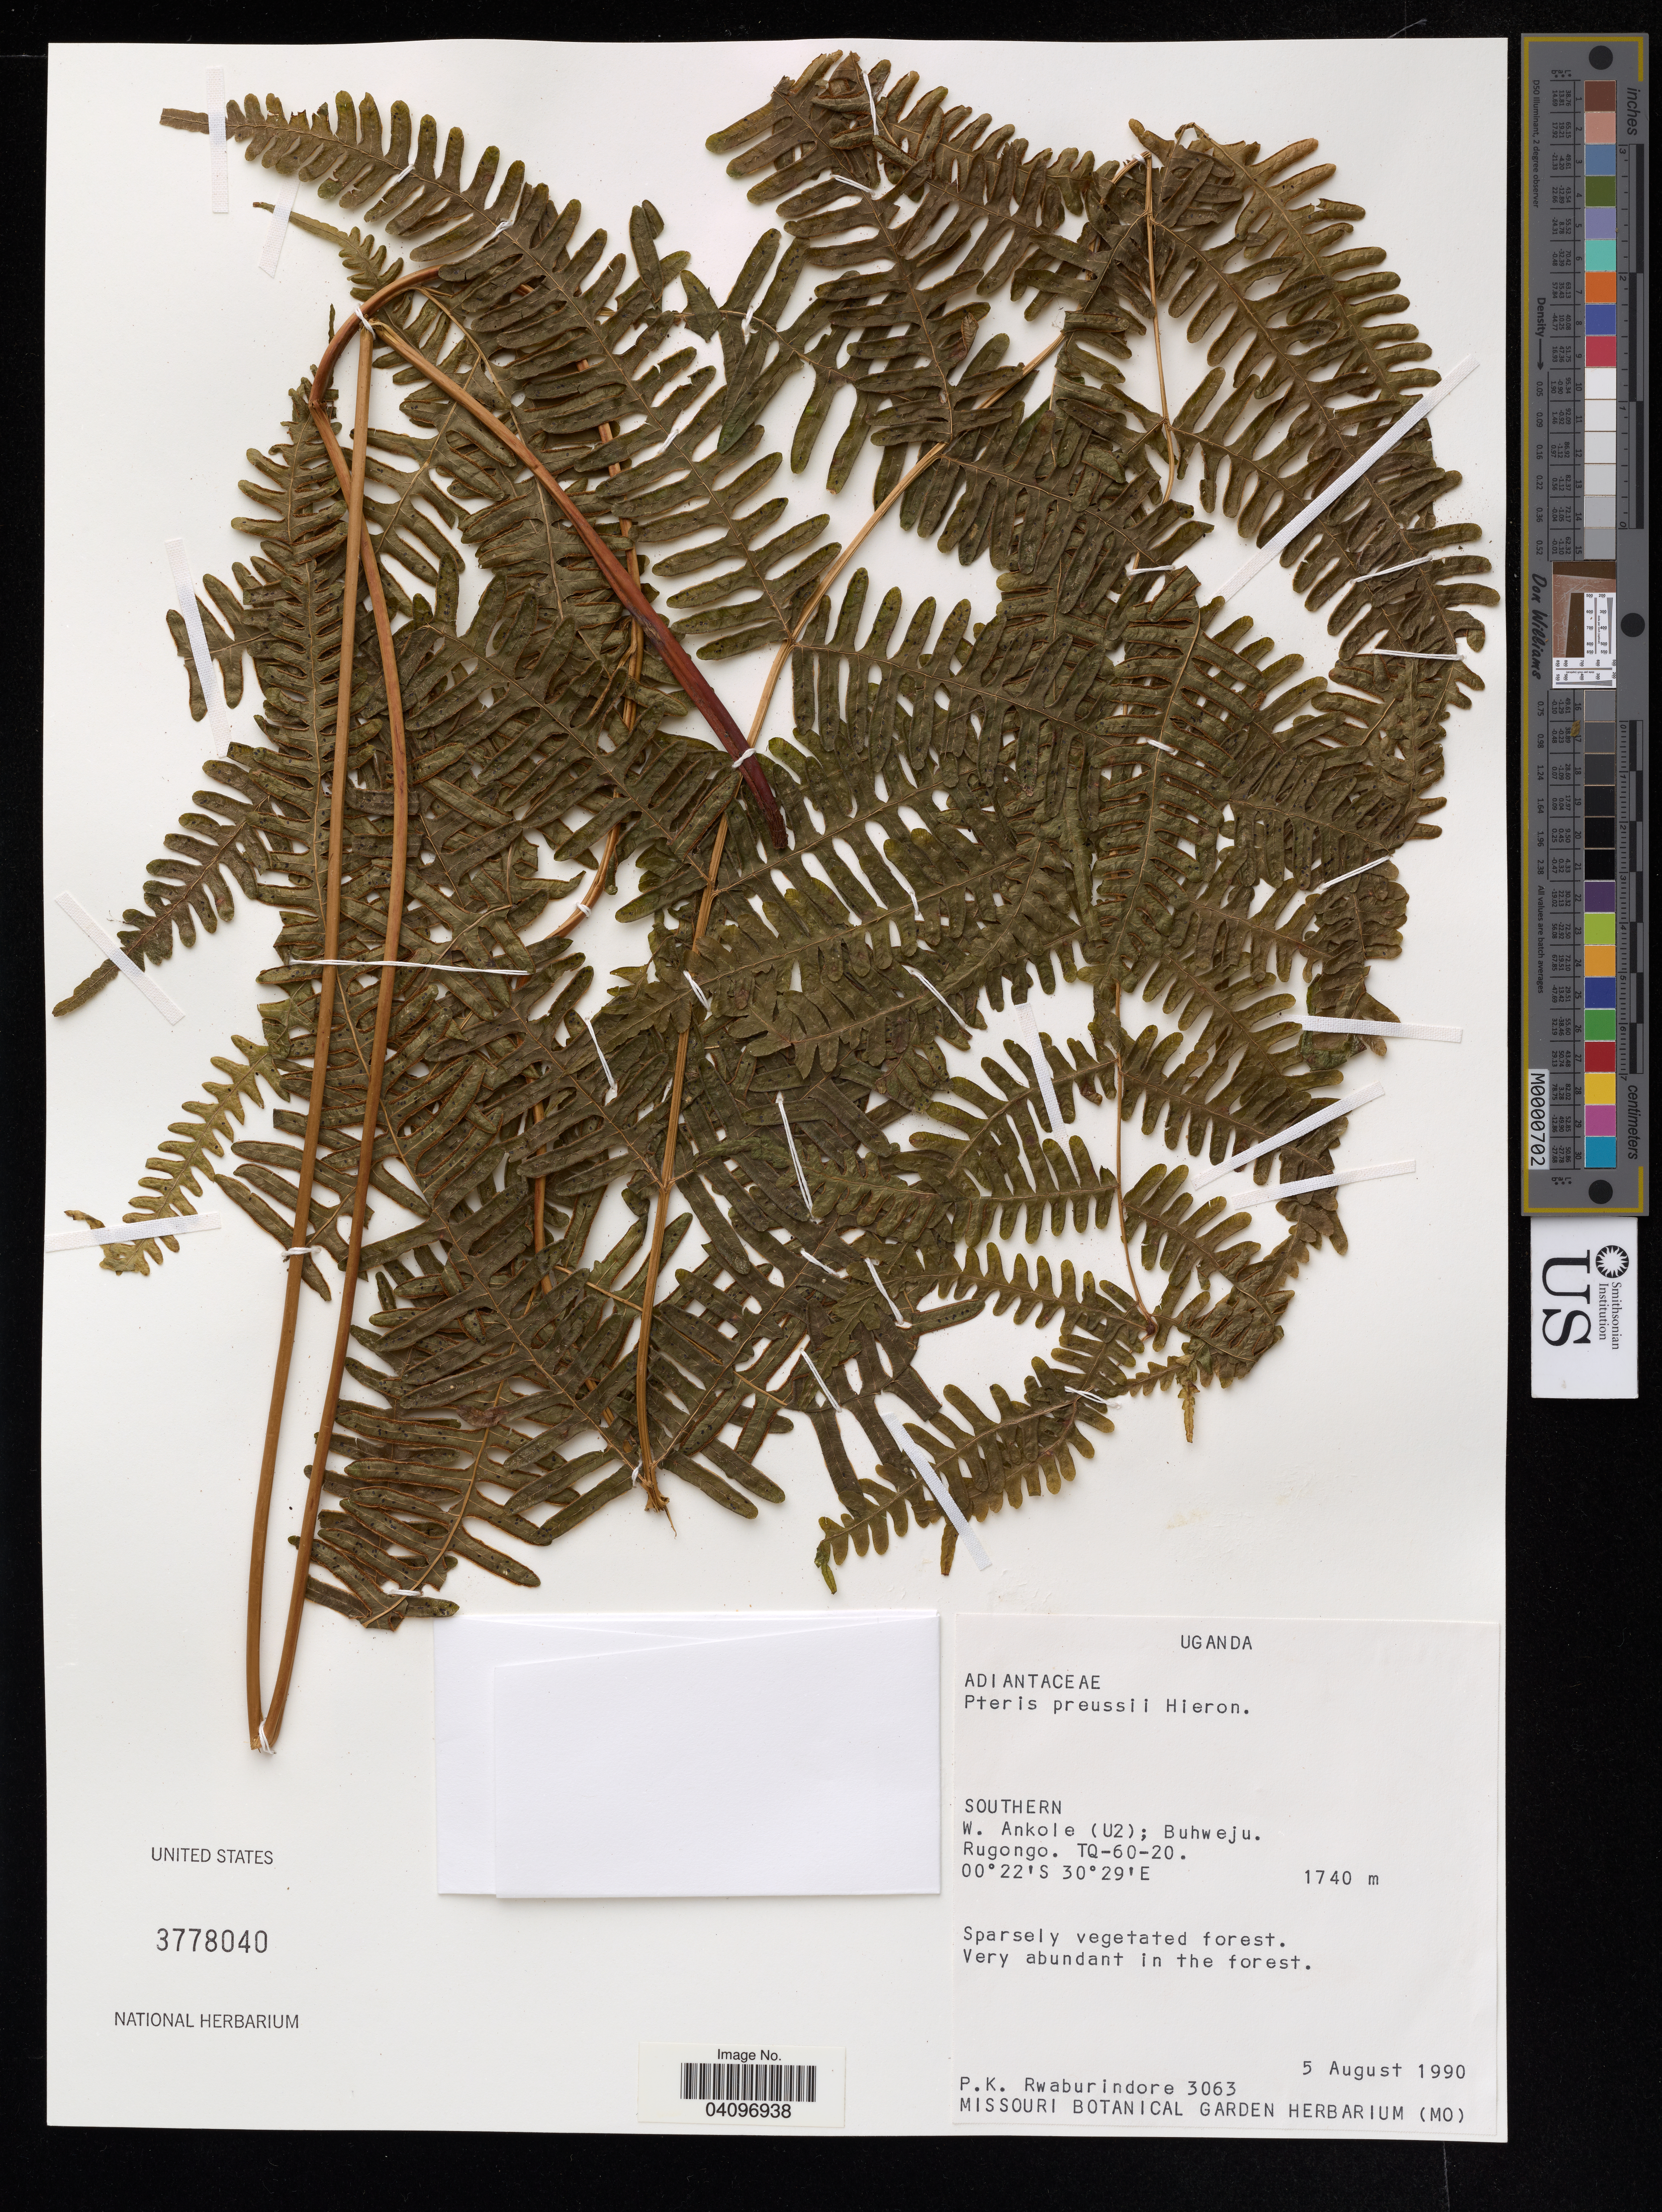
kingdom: Plantae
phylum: Tracheophyta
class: Polypodiopsida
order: Polypodiales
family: Pteridaceae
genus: Pteris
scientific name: Pteris preussii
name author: Hieron.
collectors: P. Rwaburindore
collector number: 3063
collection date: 1990-08-05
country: Uganda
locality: W. Ankole (U2); Buhweju. Rugongo. TQ-60-20.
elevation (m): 1740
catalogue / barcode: US 3778040